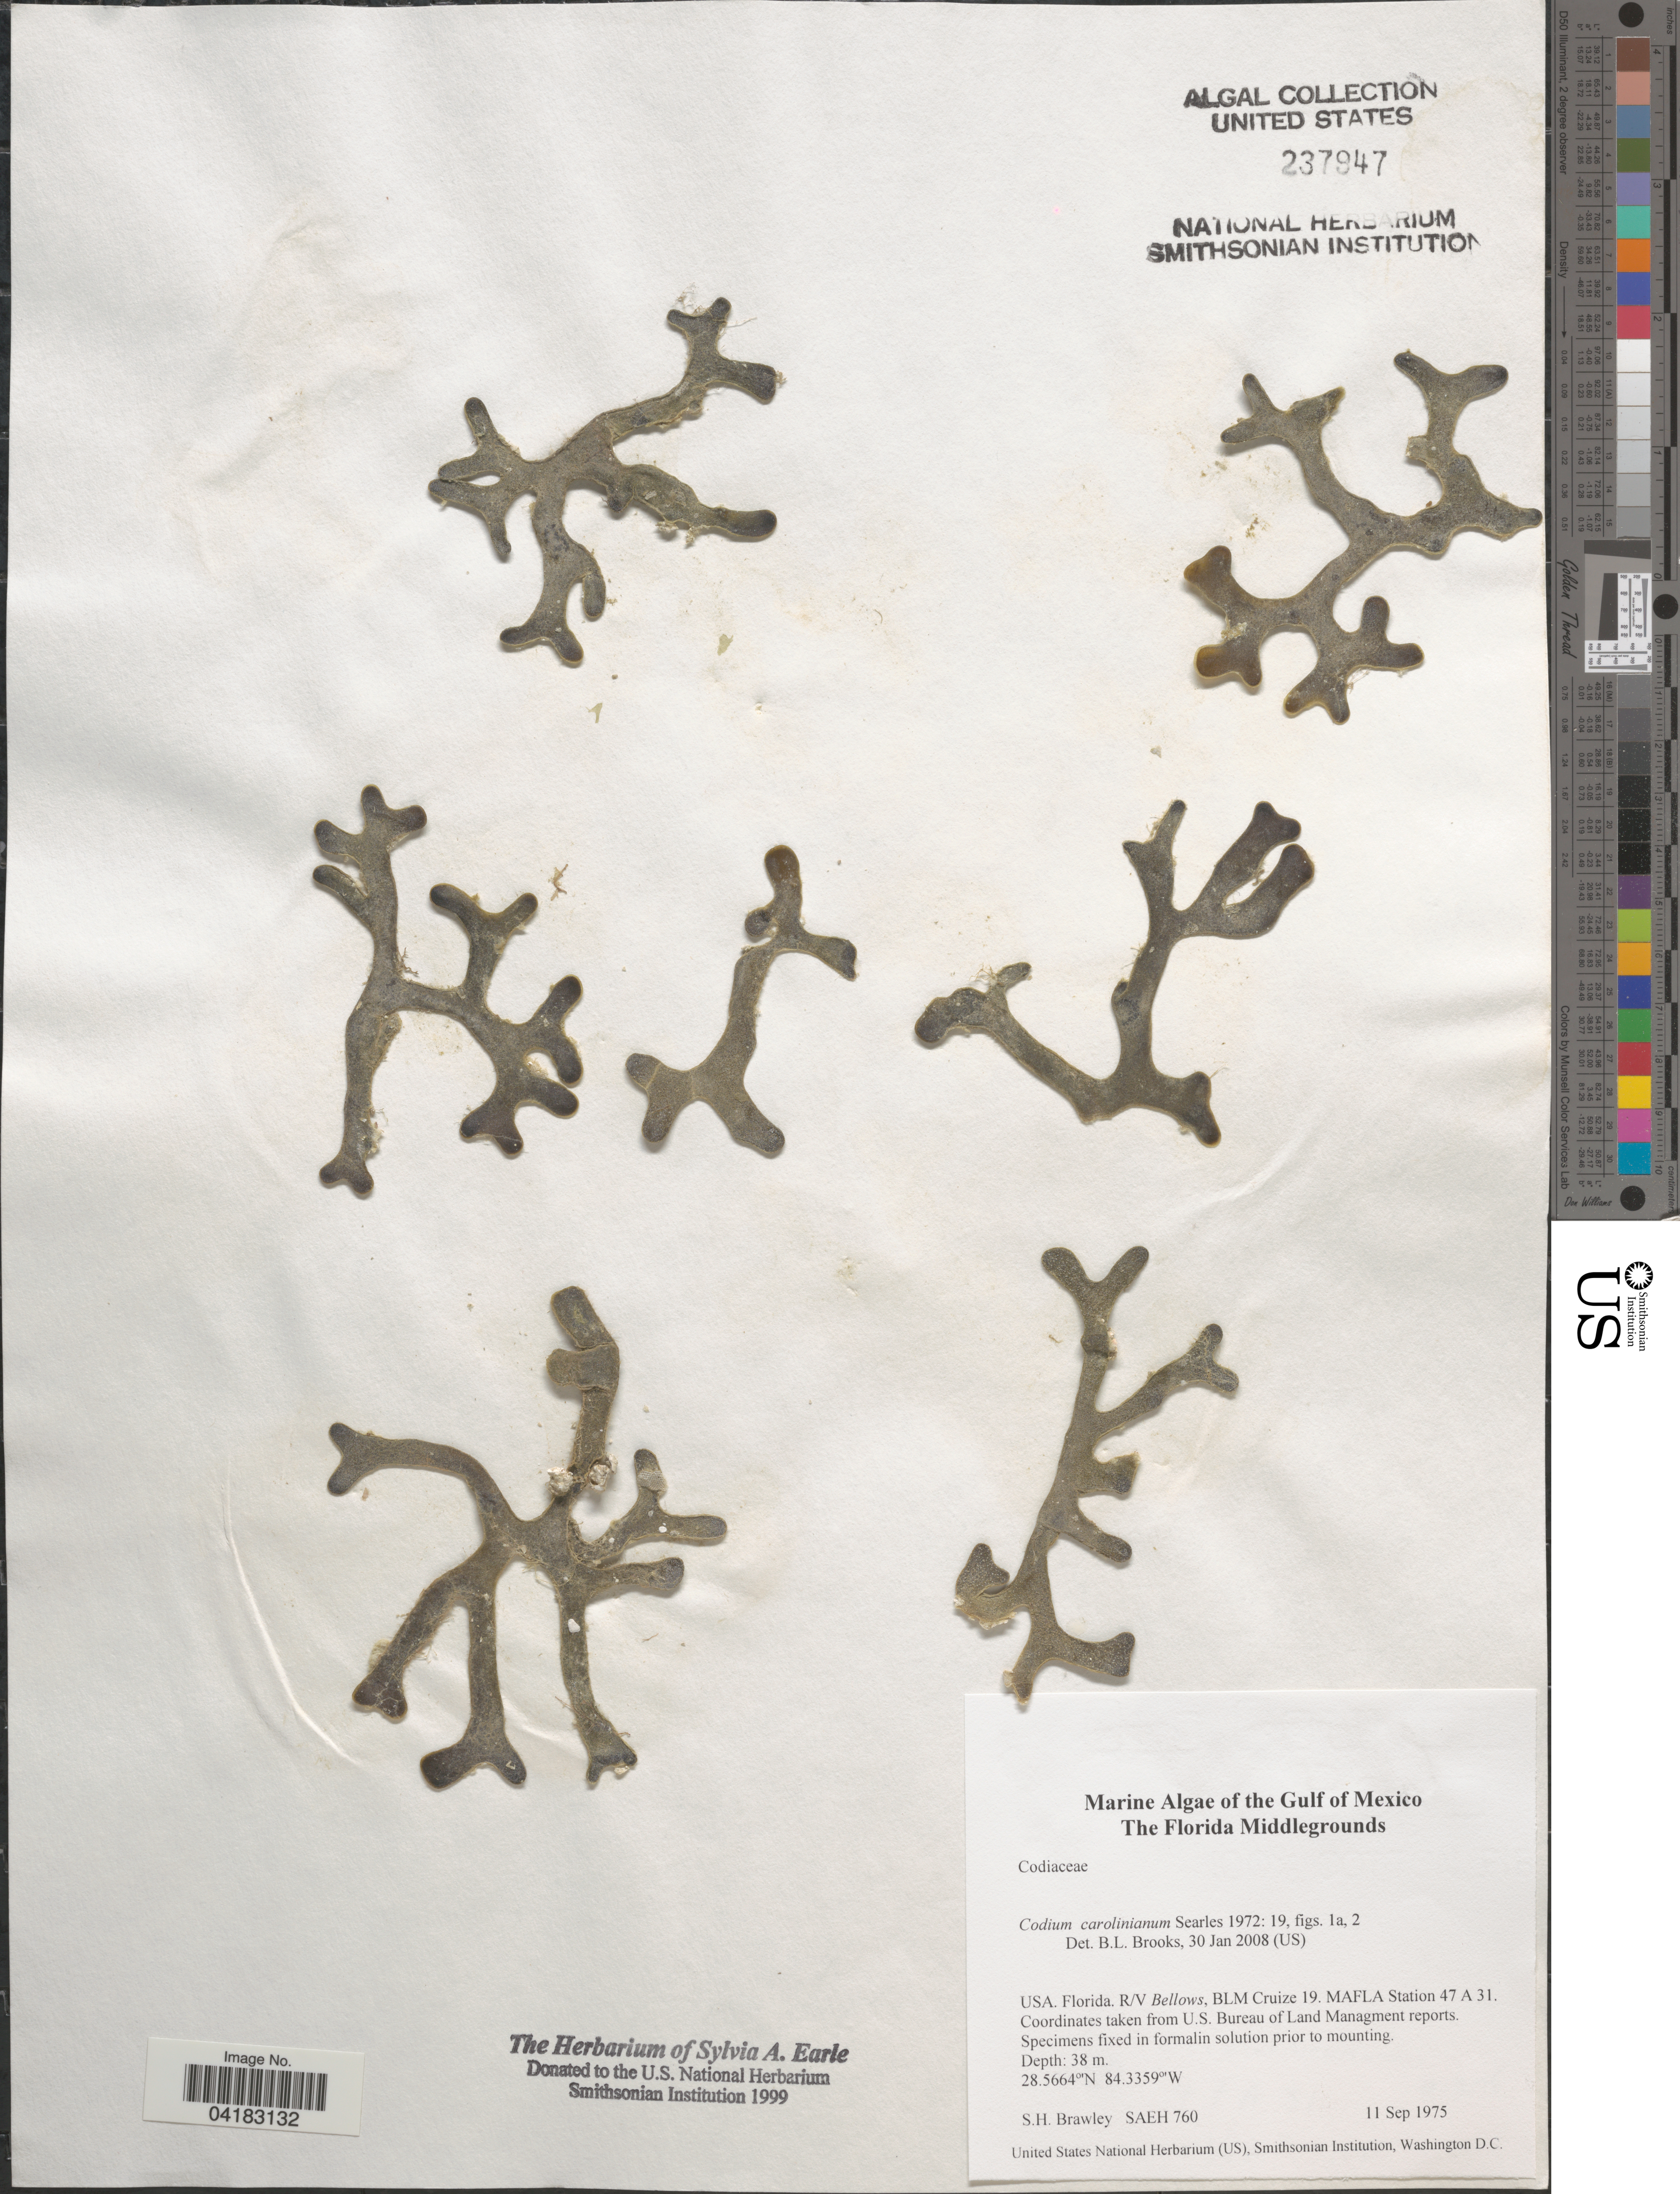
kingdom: Plantae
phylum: Chlorophyta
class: Ulvophyceae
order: Bryopsidales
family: Codiaceae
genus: Codium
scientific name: Codium carolinianum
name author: Searles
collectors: S. Brawley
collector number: SAEH760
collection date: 1975-09-11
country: United States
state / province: Florida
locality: Gulf of Mexico. The Florida Middlegrounds. R/V Bellows, BLM Cruize 19. MAFLA Station 47 A 31.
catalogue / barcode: US 237947